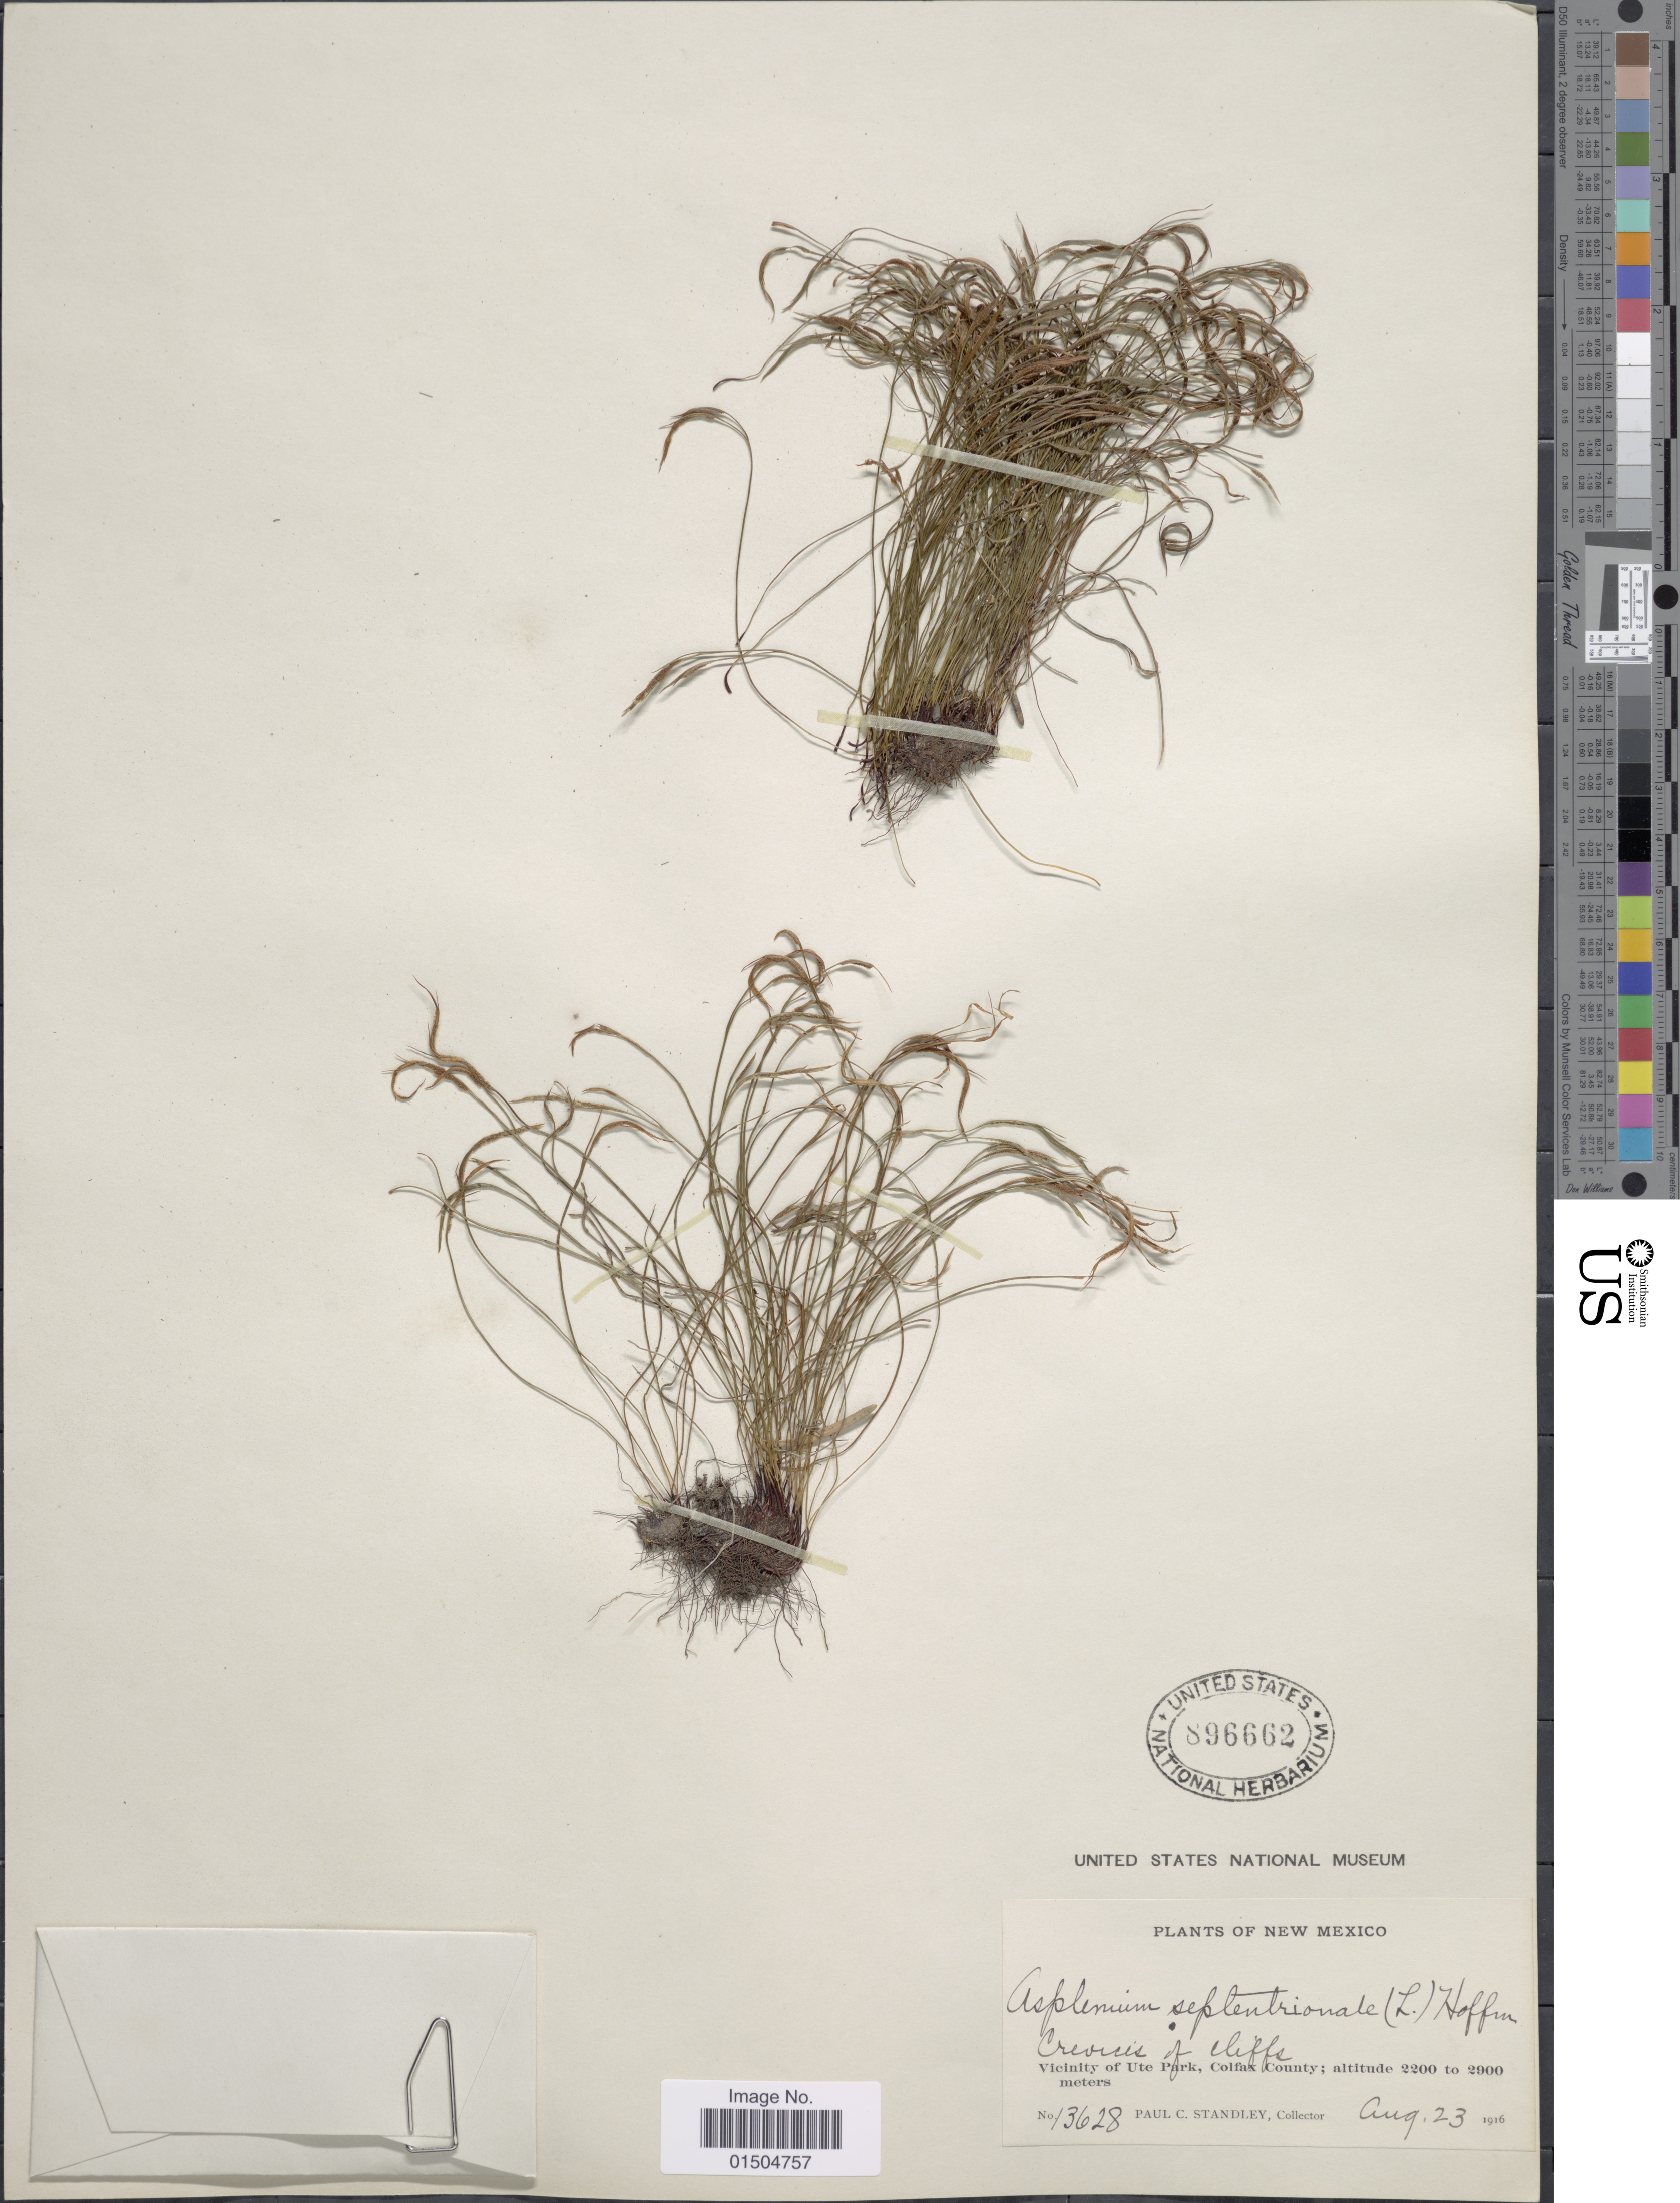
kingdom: Plantae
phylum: Tracheophyta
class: Polypodiopsida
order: Polypodiales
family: Aspleniaceae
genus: Asplenium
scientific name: Asplenium septentrionale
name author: (L.) Hoffm.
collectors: P. C. Standley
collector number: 13628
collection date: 1916-08-23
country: United States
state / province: New Mexico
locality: Vicinity of Ute Park, Colfax County.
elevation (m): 2200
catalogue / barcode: US 896662